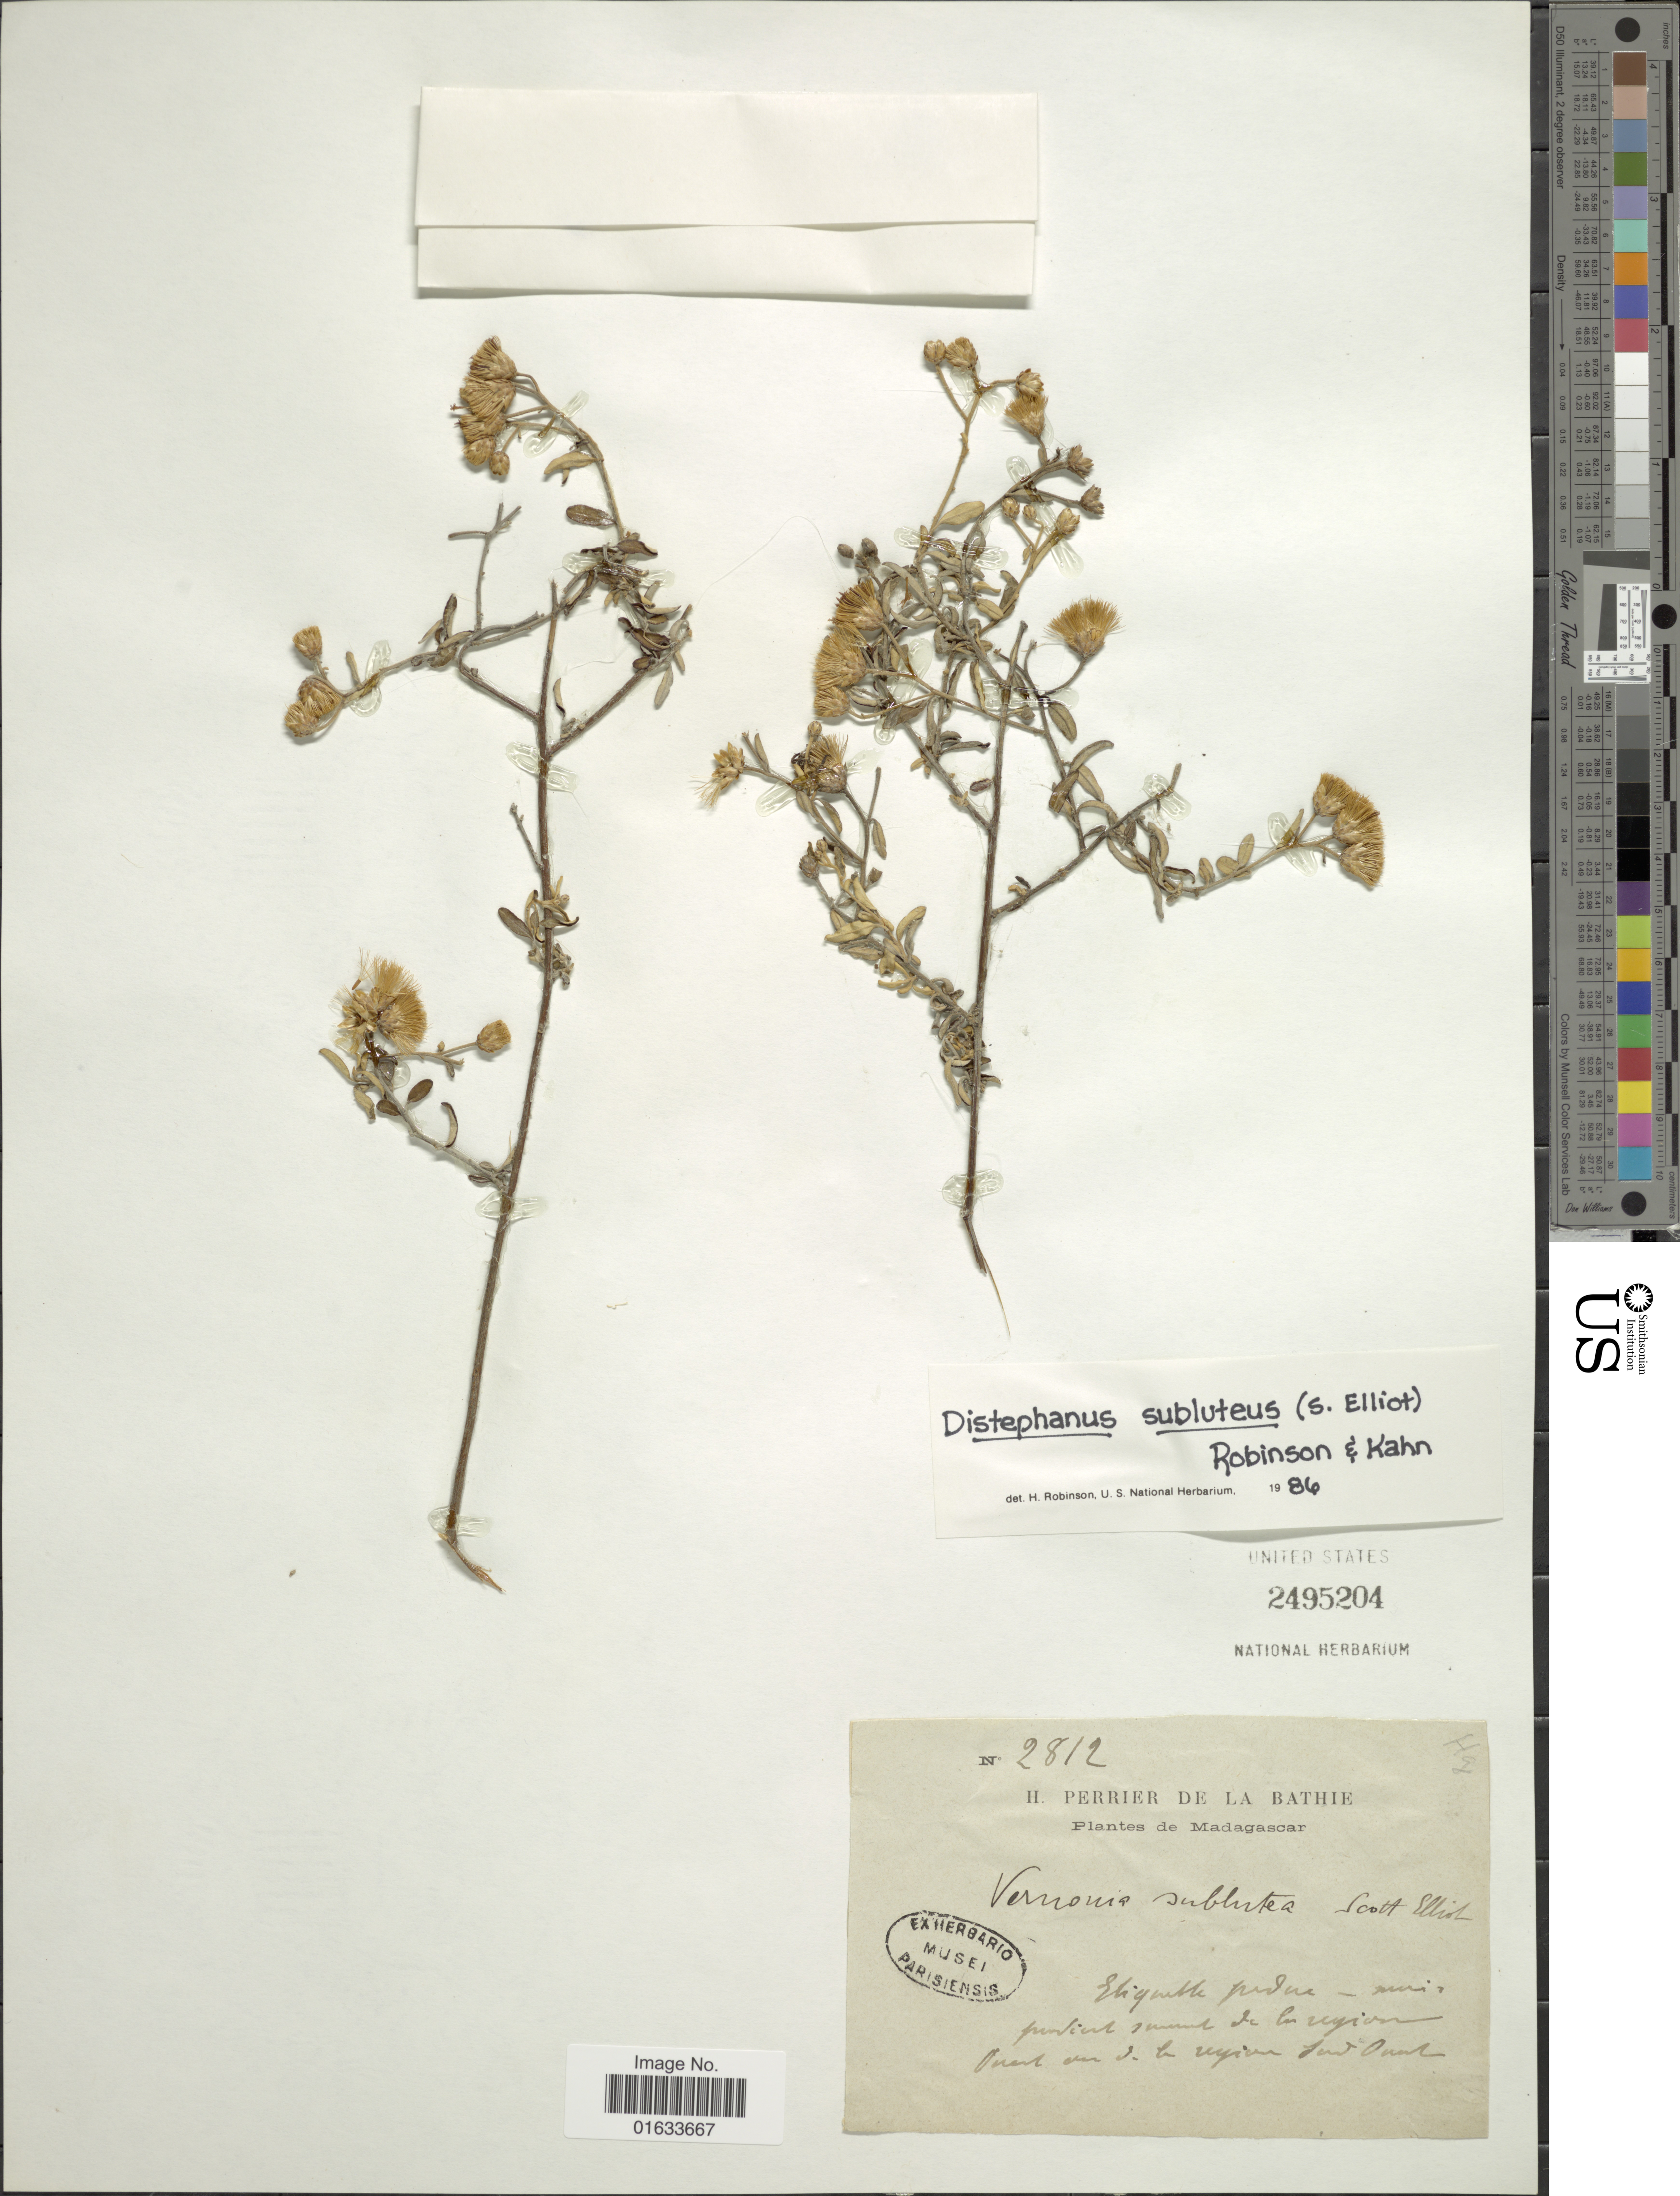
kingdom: Plantae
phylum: Tracheophyta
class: Magnoliopsida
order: Asterales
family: Asteraceae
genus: Distephanus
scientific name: Distephanus subluteus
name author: (Scott Elliot) H. Rob. & B. Kahn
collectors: H. Perrier de la Bâthie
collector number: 2812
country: Madagascar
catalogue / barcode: US 2495204